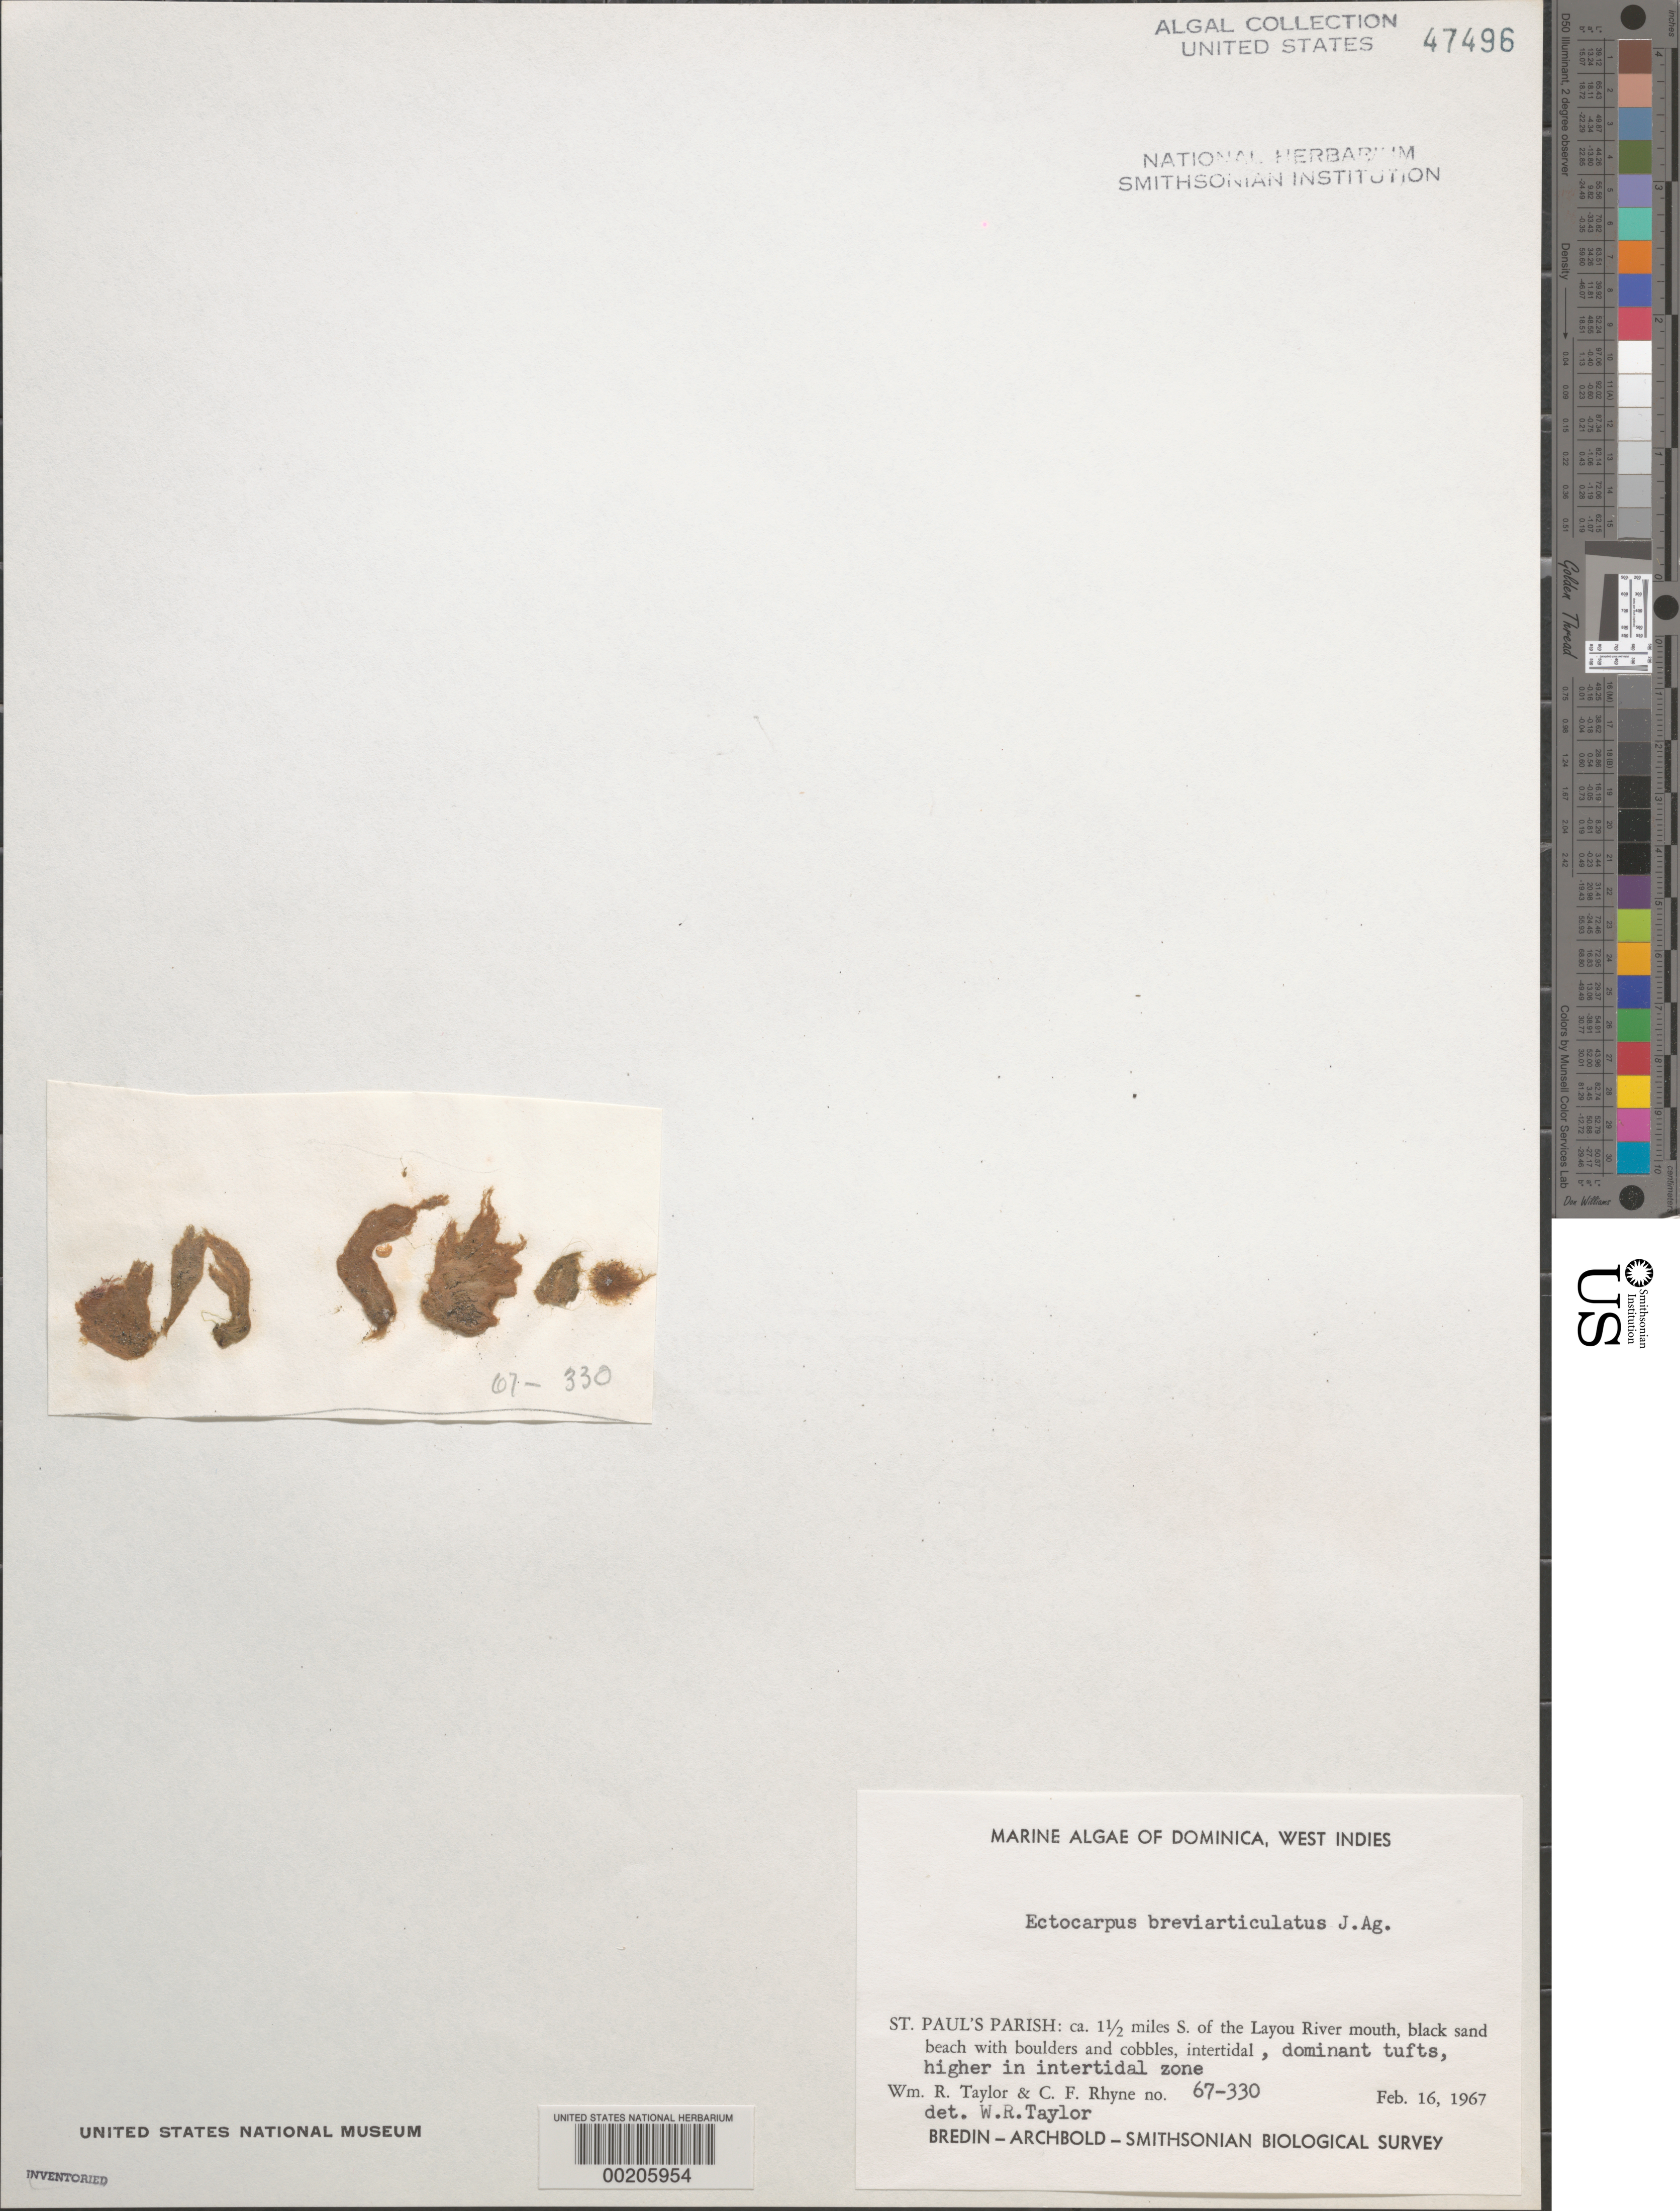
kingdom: Chromista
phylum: Ochrophyta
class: Phaeophyceae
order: Scytothamnales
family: Asteronemataceae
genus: Asteronema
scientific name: Asteronema breviarticulatum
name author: (J. Agardh) Ouriques & Bouzon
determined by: Algae name updating Project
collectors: W. R. Taylor & C. Rhyne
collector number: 67-330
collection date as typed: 16 Feb 1967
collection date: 1967-02-16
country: Dominica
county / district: St. Paul's Parish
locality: Ca. 1.5 miles south of Layou River mouth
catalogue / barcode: US 47496